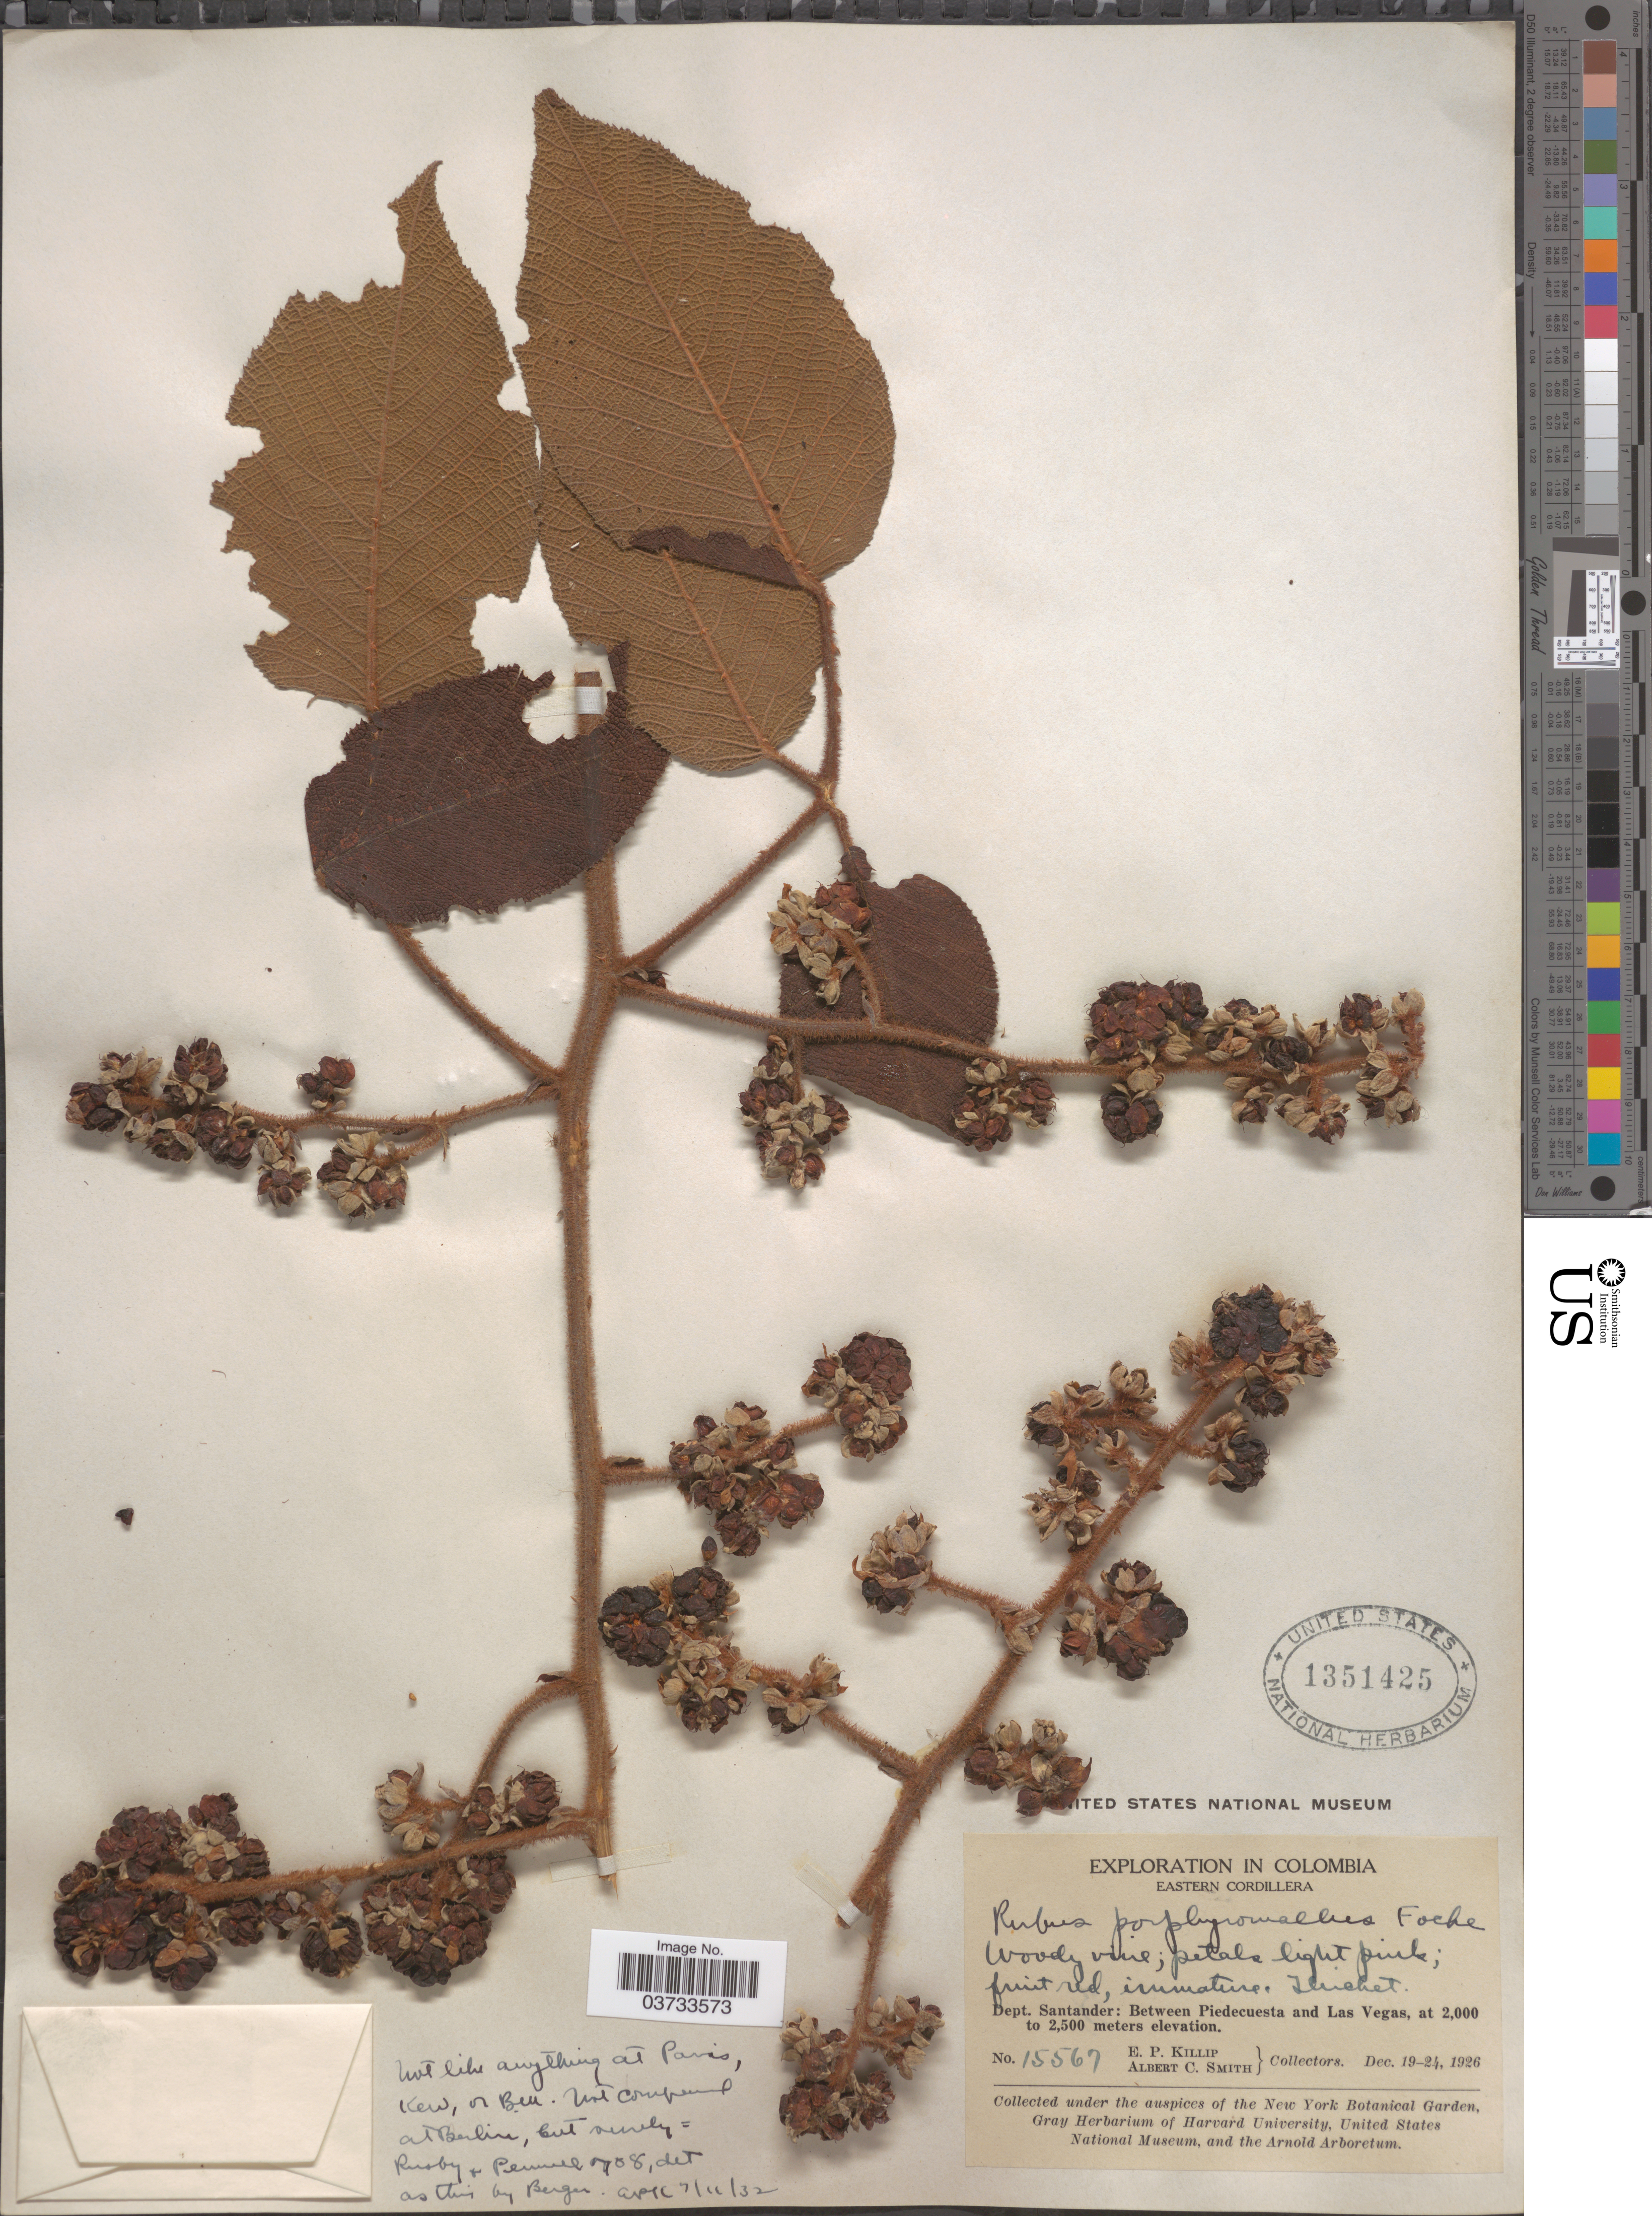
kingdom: Plantae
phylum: Tracheophyta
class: Magnoliopsida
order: Rosales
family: Rosaceae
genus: Rubus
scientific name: Rubus radicans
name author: Cav.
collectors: E. P. Killip & A. C. Smith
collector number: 15567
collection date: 1926-12-19/1926-12-24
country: Colombia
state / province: Santander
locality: Eastern Cordillera. Dept. Santander: Between Piedecuesta and Las Vegas.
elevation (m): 2000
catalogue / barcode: US 1351425